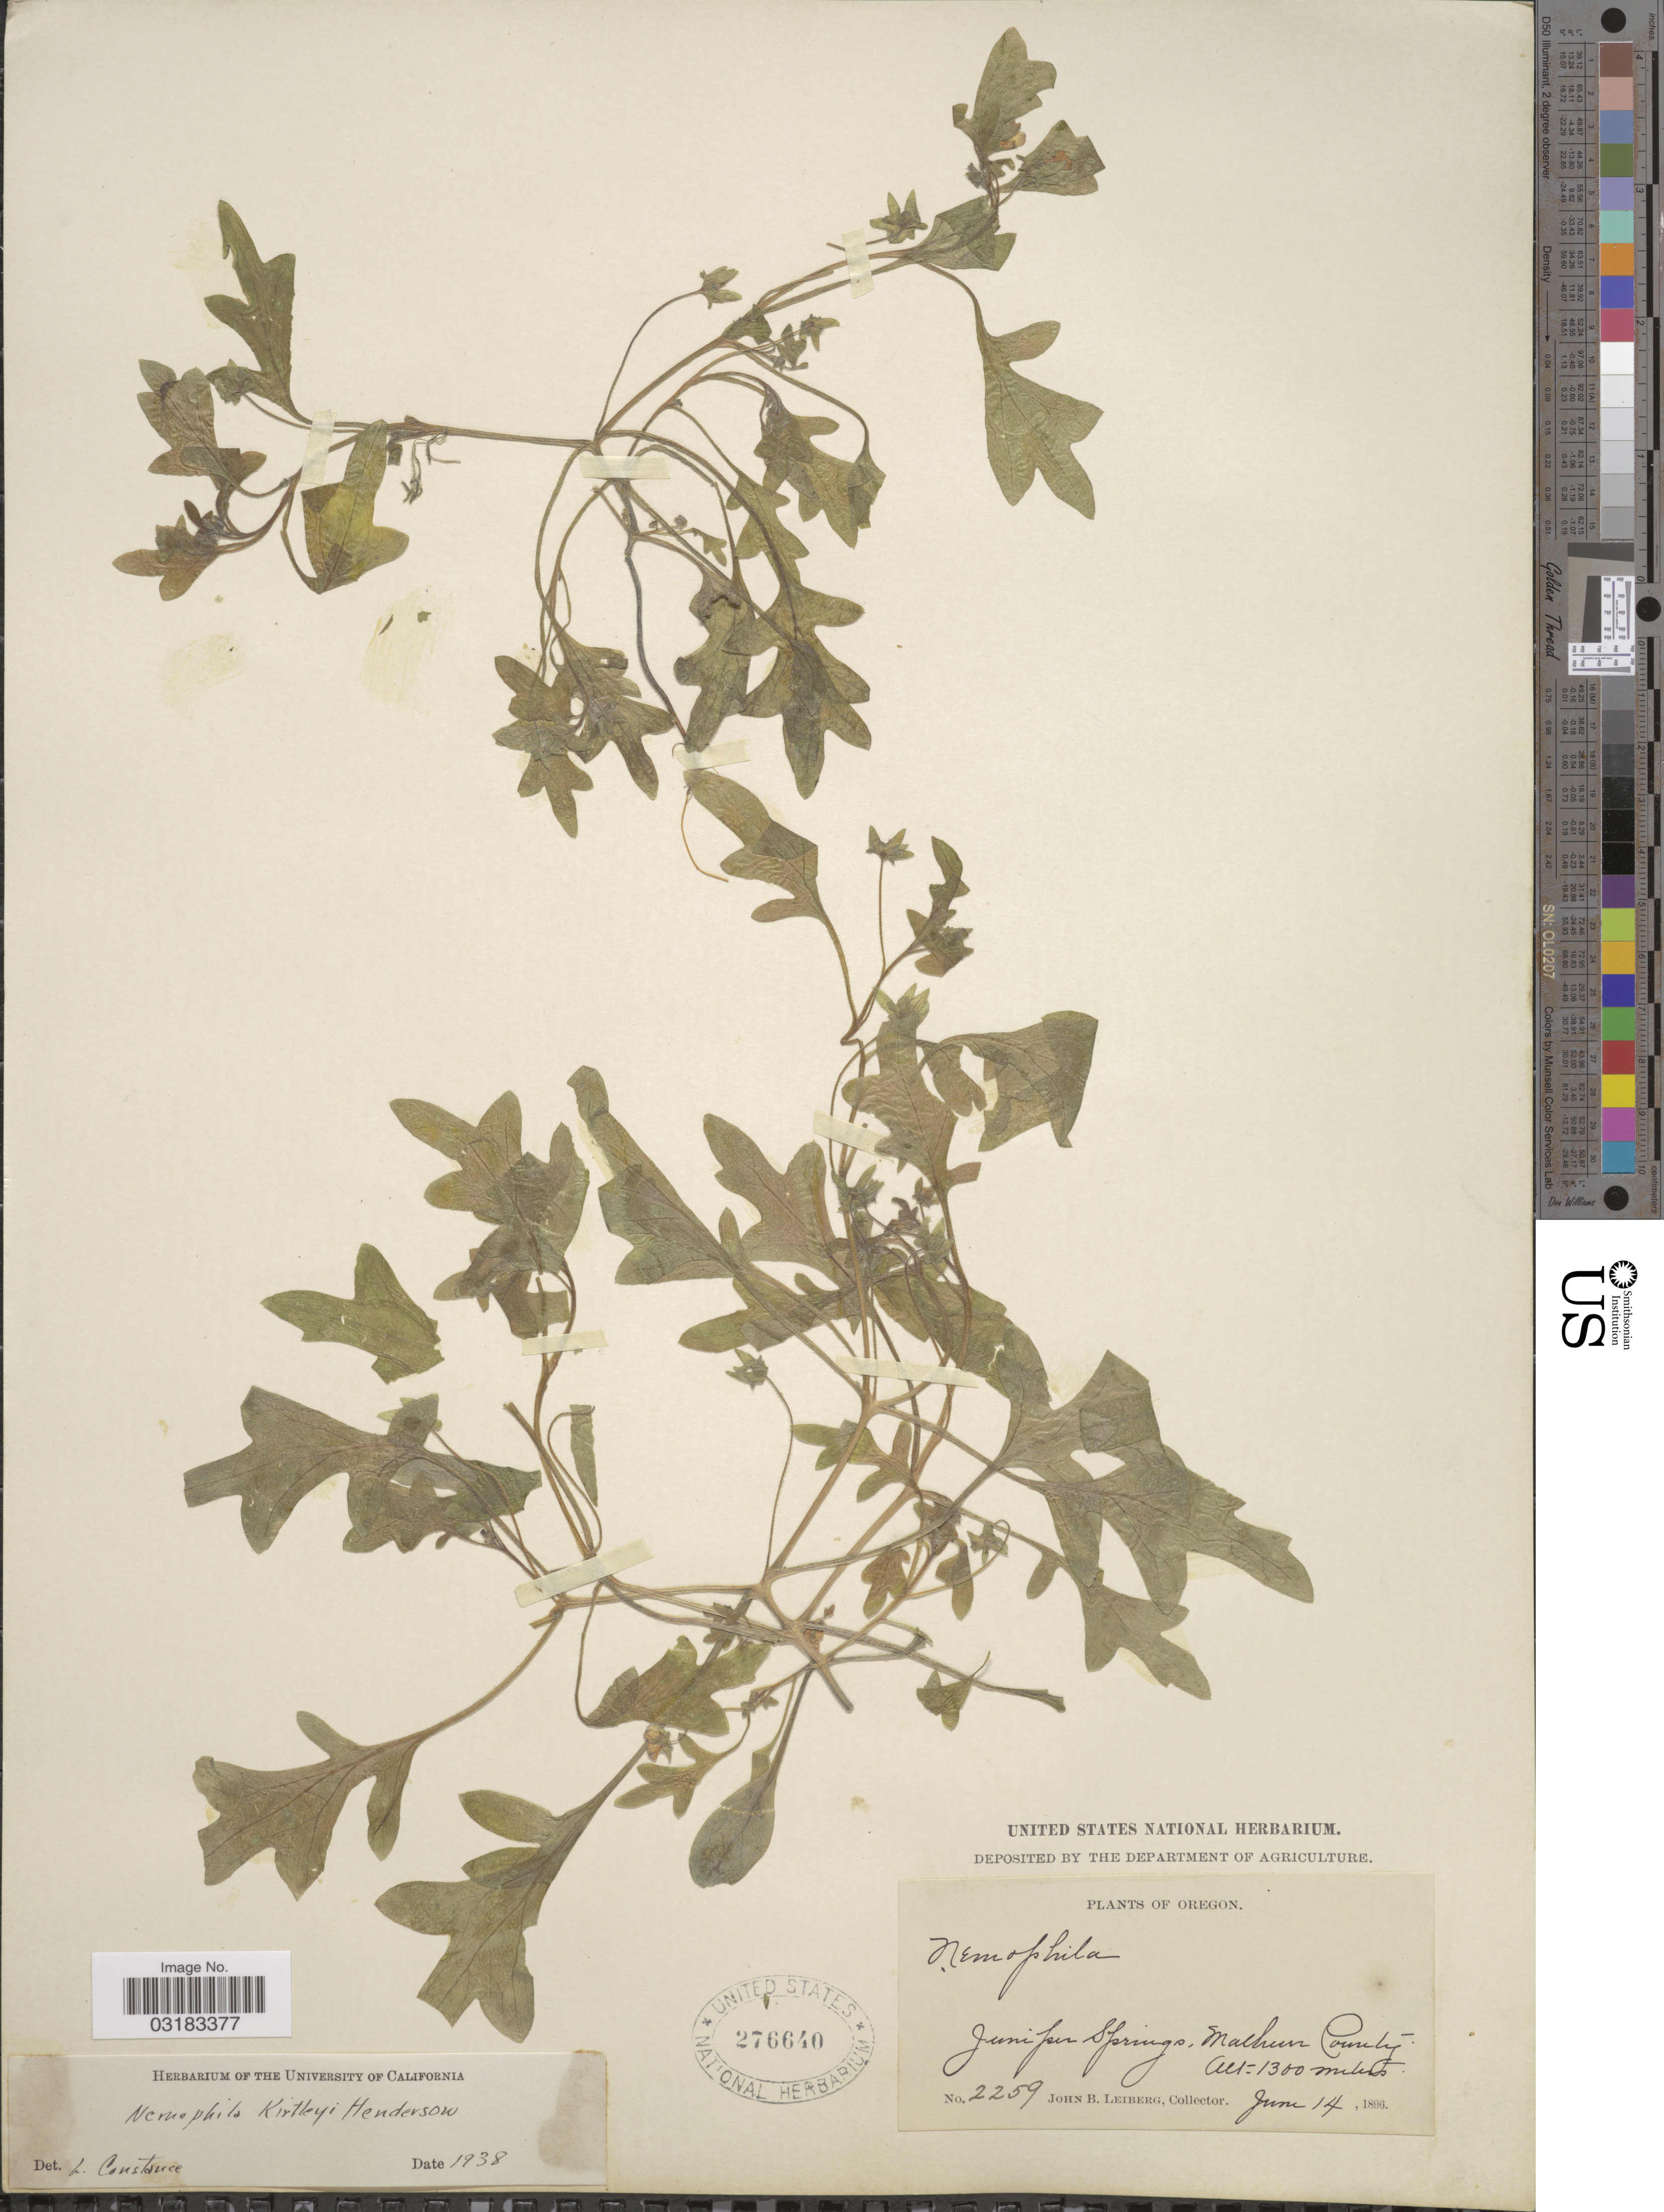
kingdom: Plantae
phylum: Tracheophyta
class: Magnoliopsida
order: Boraginales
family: Hydrophyllaceae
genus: Nemophila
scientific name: Nemophila kirtleyi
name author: L.F. Hend.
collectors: J. B. Leiberg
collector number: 2259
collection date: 1896-06-14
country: United States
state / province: Oregon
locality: Juniper Springs, Malheur County.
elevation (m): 1300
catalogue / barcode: US 276640